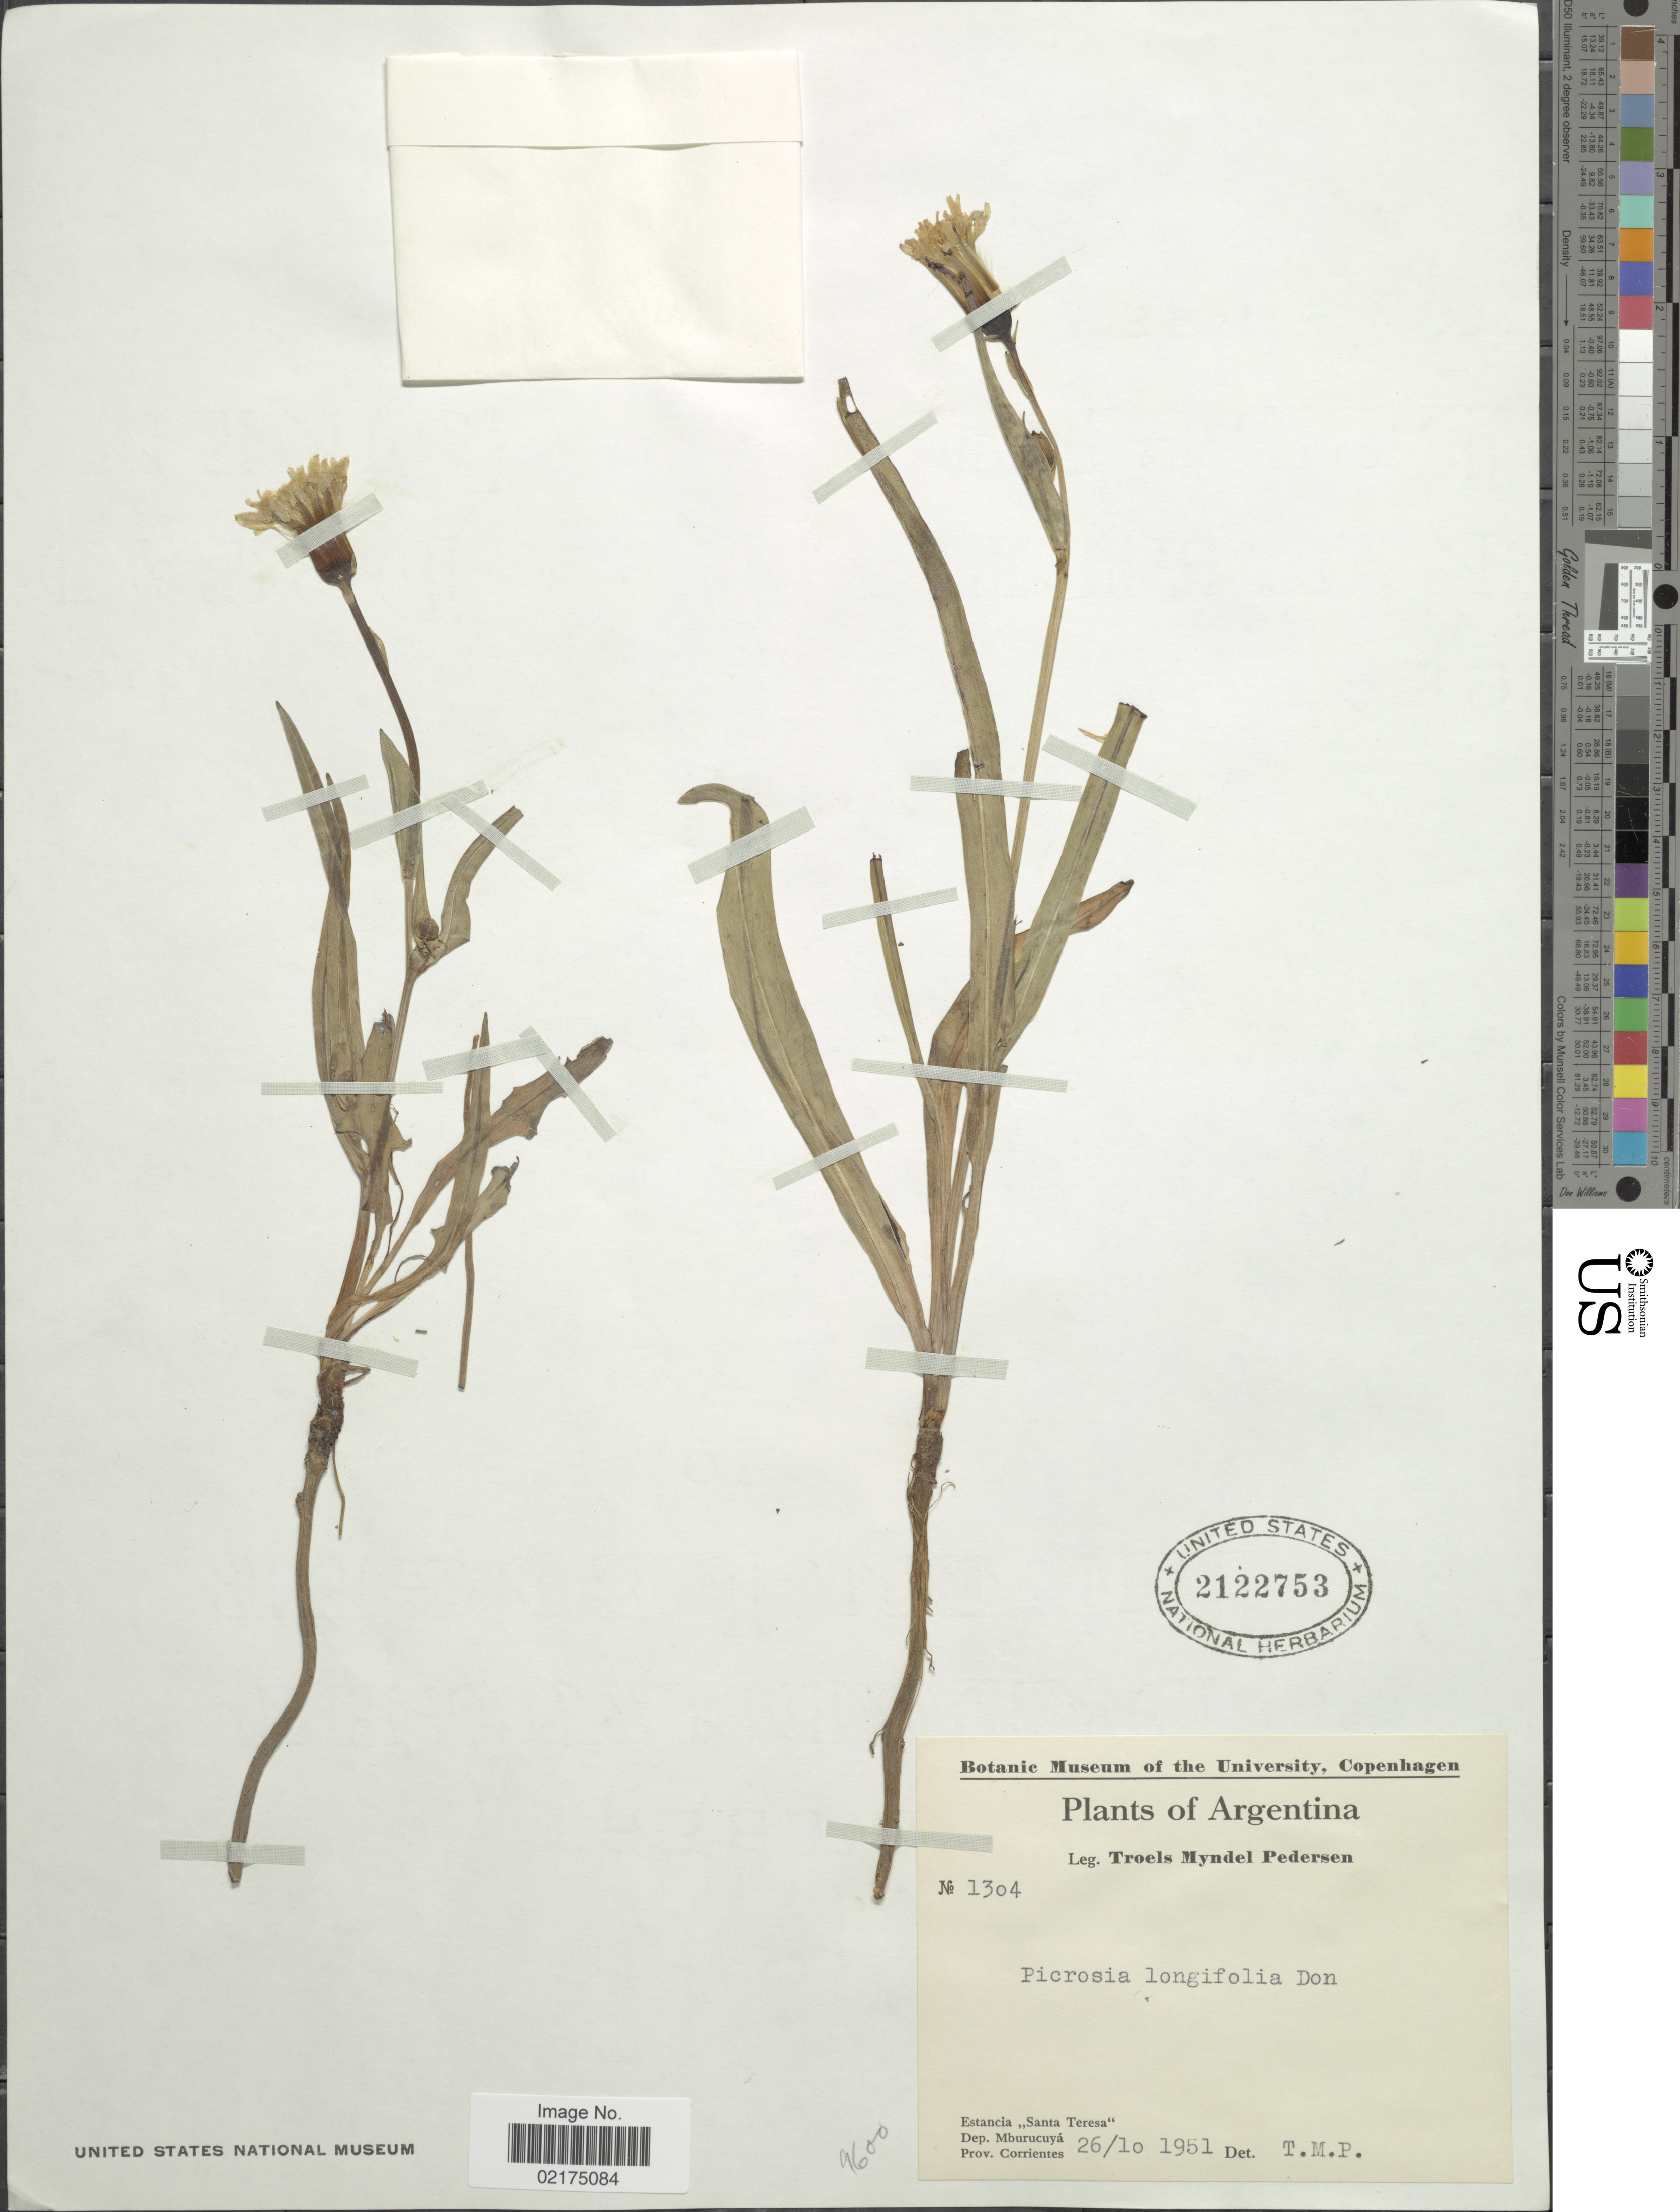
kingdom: Plantae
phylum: Tracheophyta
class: Magnoliopsida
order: Asterales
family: Asteraceae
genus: Picrosia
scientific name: Picrosia longifolia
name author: D. Don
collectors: T. Pederson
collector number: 1304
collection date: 1951-10-26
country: Argentina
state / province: Corrientes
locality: Estancia " Santa Teresa", Dep. Mburucuya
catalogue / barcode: US 2122753